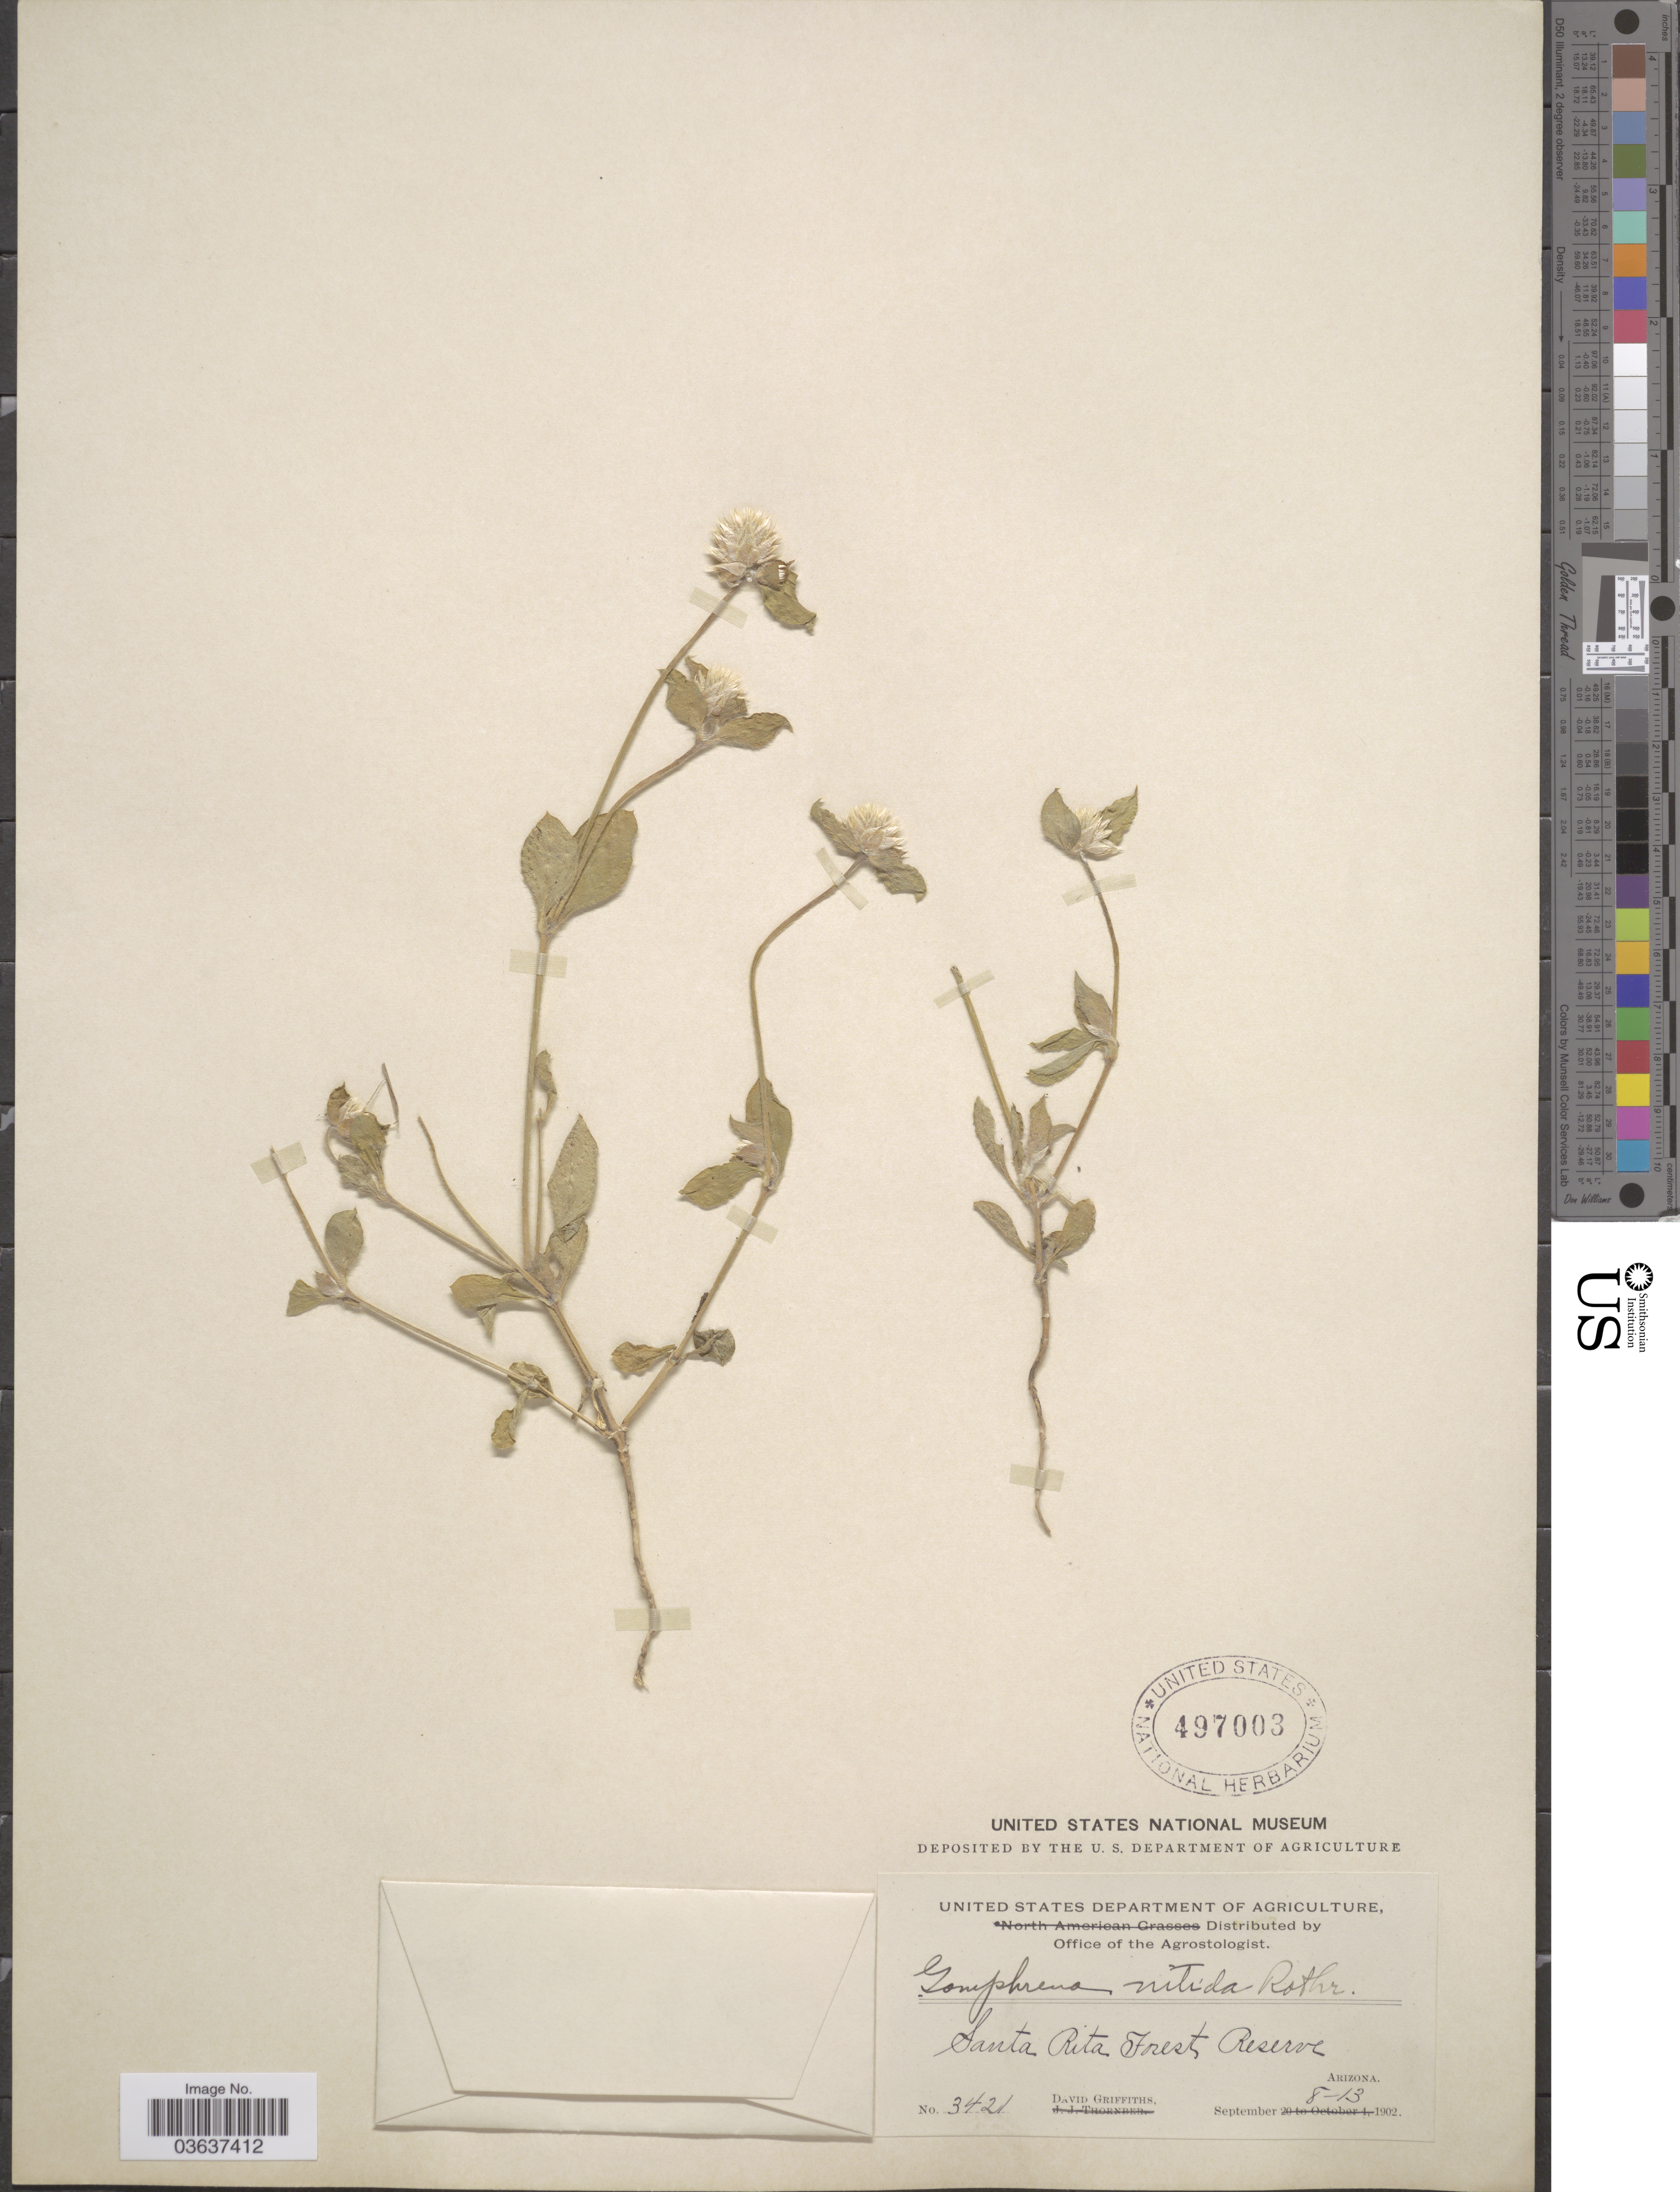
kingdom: Plantae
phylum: Tracheophyta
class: Magnoliopsida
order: Caryophyllales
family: Amaranthaceae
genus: Gomphrena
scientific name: Gomphrena nitida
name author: Rothr.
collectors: D. Griffiths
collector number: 3421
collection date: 1902-09-08/1902-09-13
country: United States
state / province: Arizona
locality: Santa Rita Forest Reserve.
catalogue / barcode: US 497003